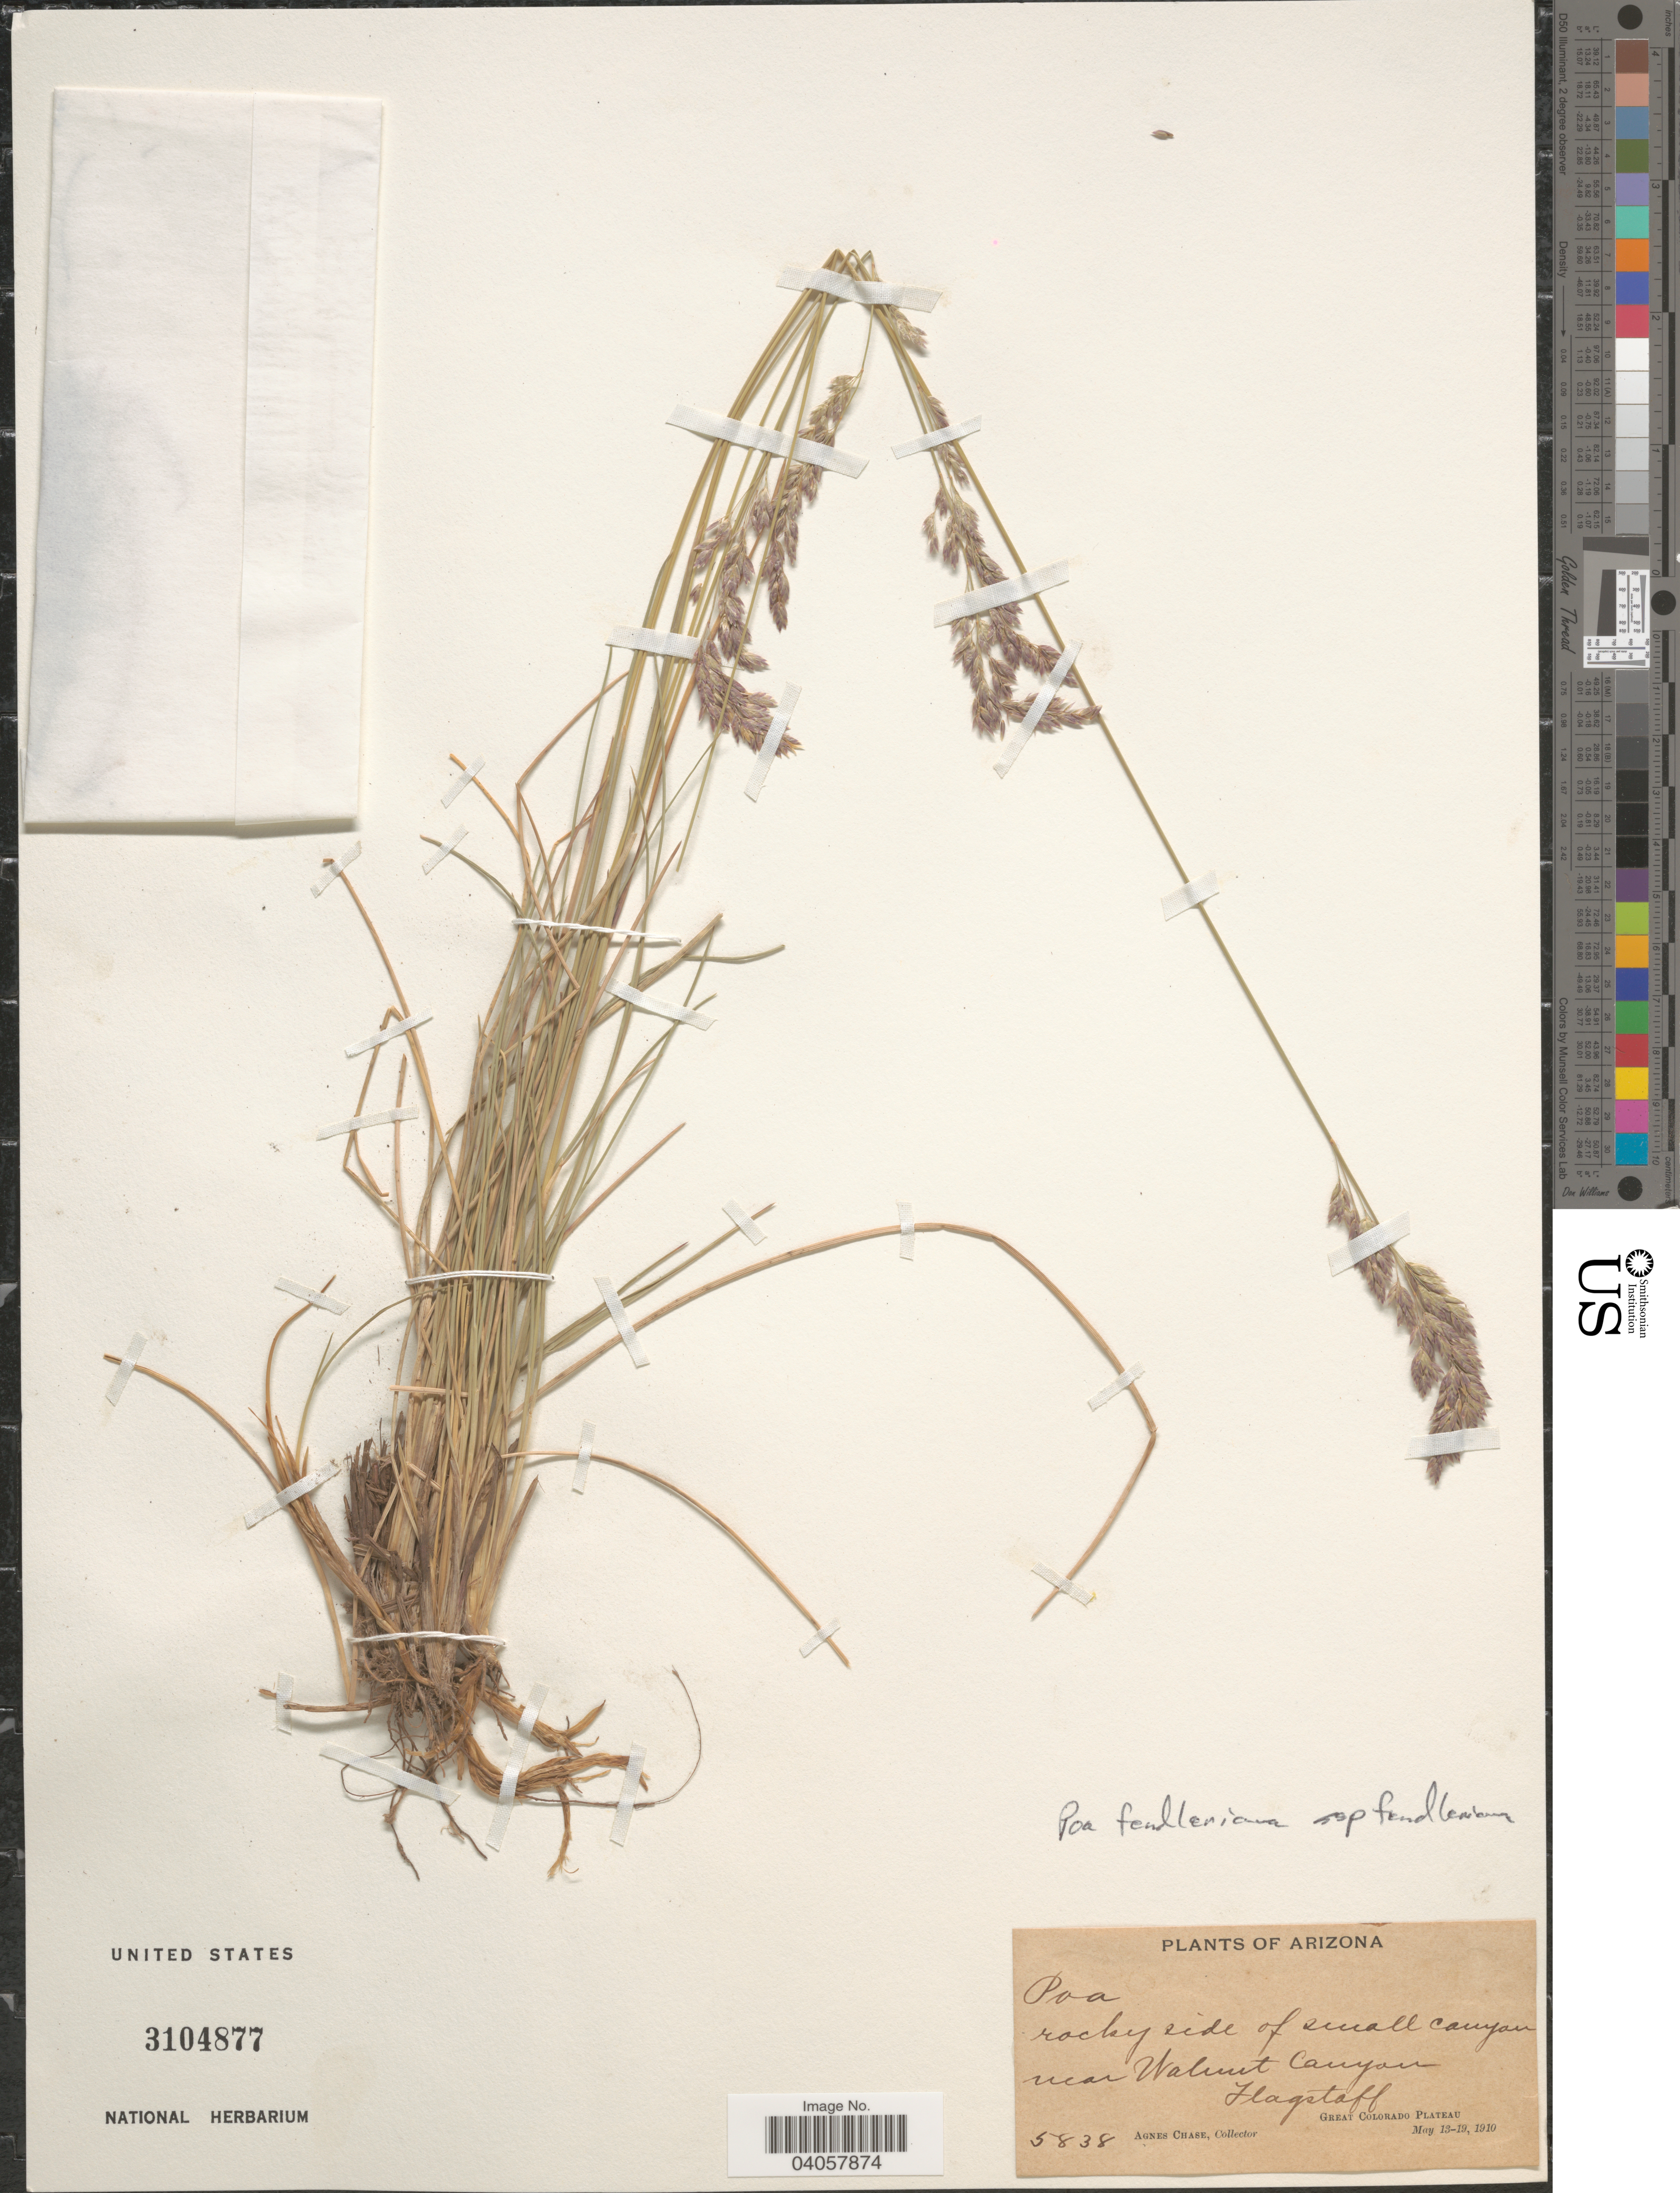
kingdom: Plantae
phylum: Tracheophyta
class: Liliopsida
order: Poales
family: Poaceae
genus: Poa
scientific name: Poa fendleriana subsp. fendleriana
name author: (Steud.) Vasey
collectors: A. Chase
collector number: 5838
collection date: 1910-05-13/1910-05-19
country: United States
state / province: Arizona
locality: Rocky side of small canyon near Walnut Canyon. Flagstaff. Great Colorado Plateau.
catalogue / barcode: US 3104877